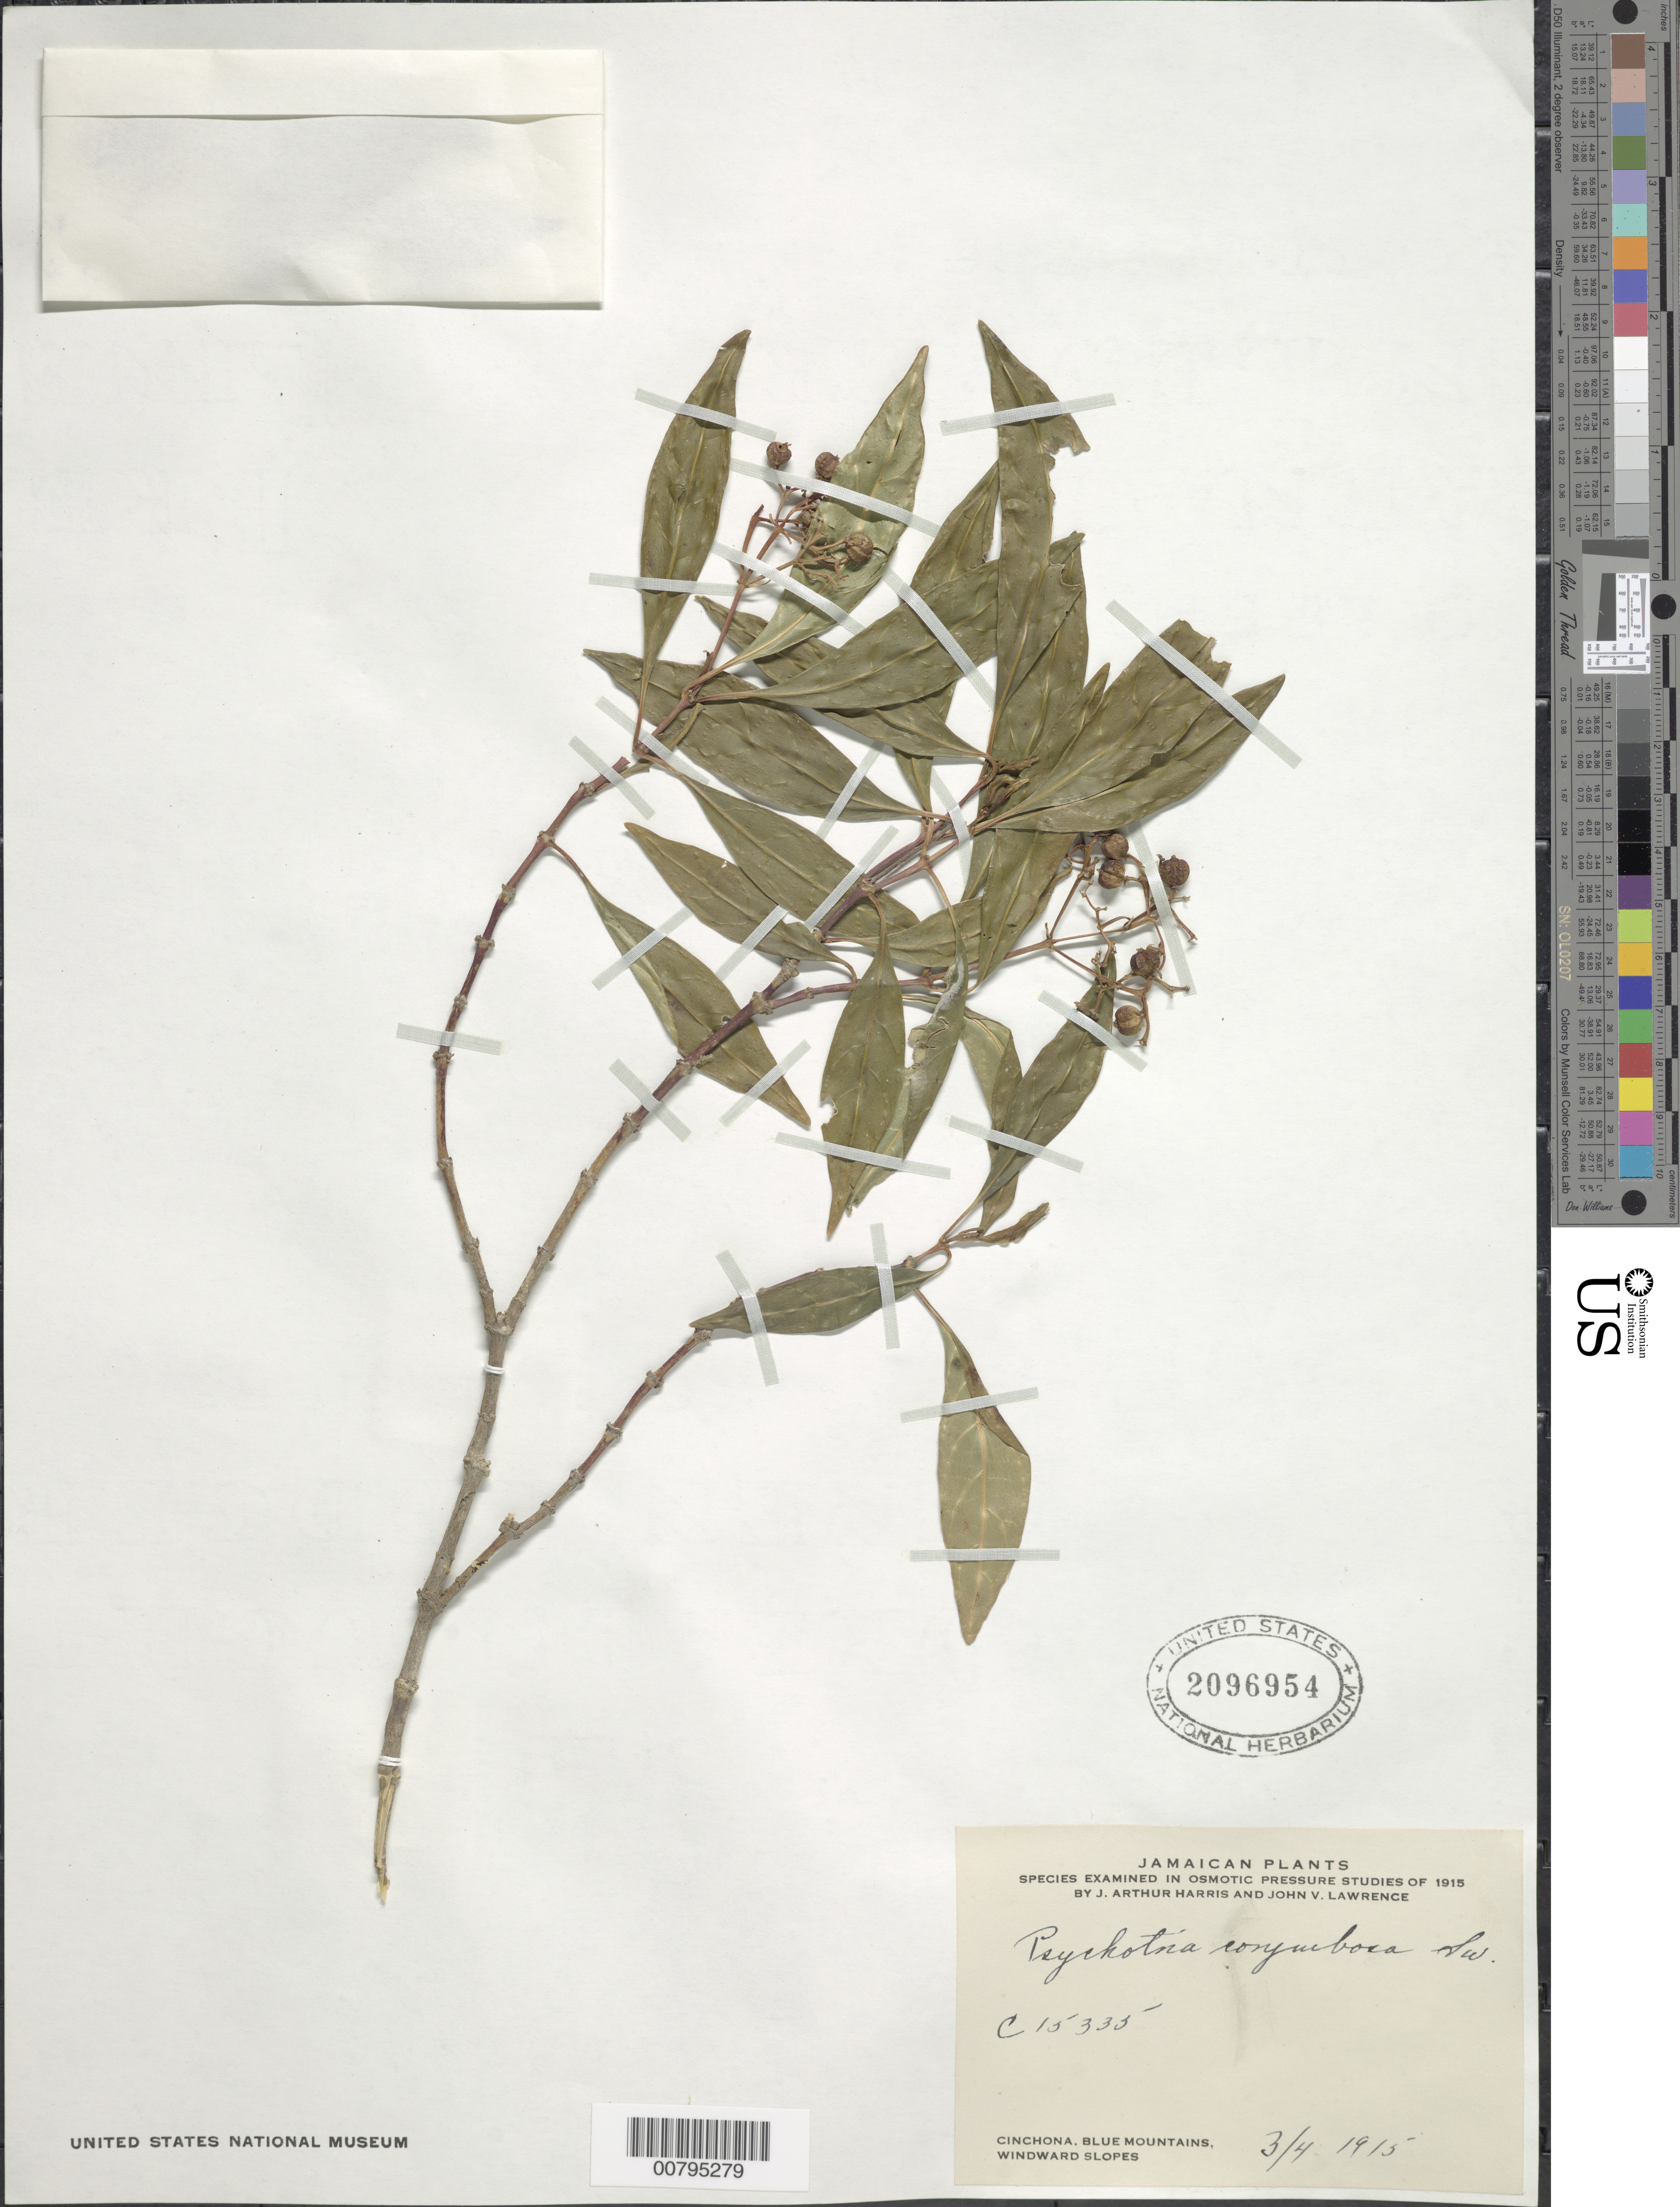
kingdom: Plantae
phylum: Tracheophyta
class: Magnoliopsida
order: Gentianales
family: Rubiaceae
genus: Psychotria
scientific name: Psychotria corymbosa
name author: Sw.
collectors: J. A. Harris & J. Lawrence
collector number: C 15335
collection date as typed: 04 Mar 1915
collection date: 1915-03-04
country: Jamaica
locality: Cinchona, Blue Mountains, windward slopes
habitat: Mountain slope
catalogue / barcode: US 2096954